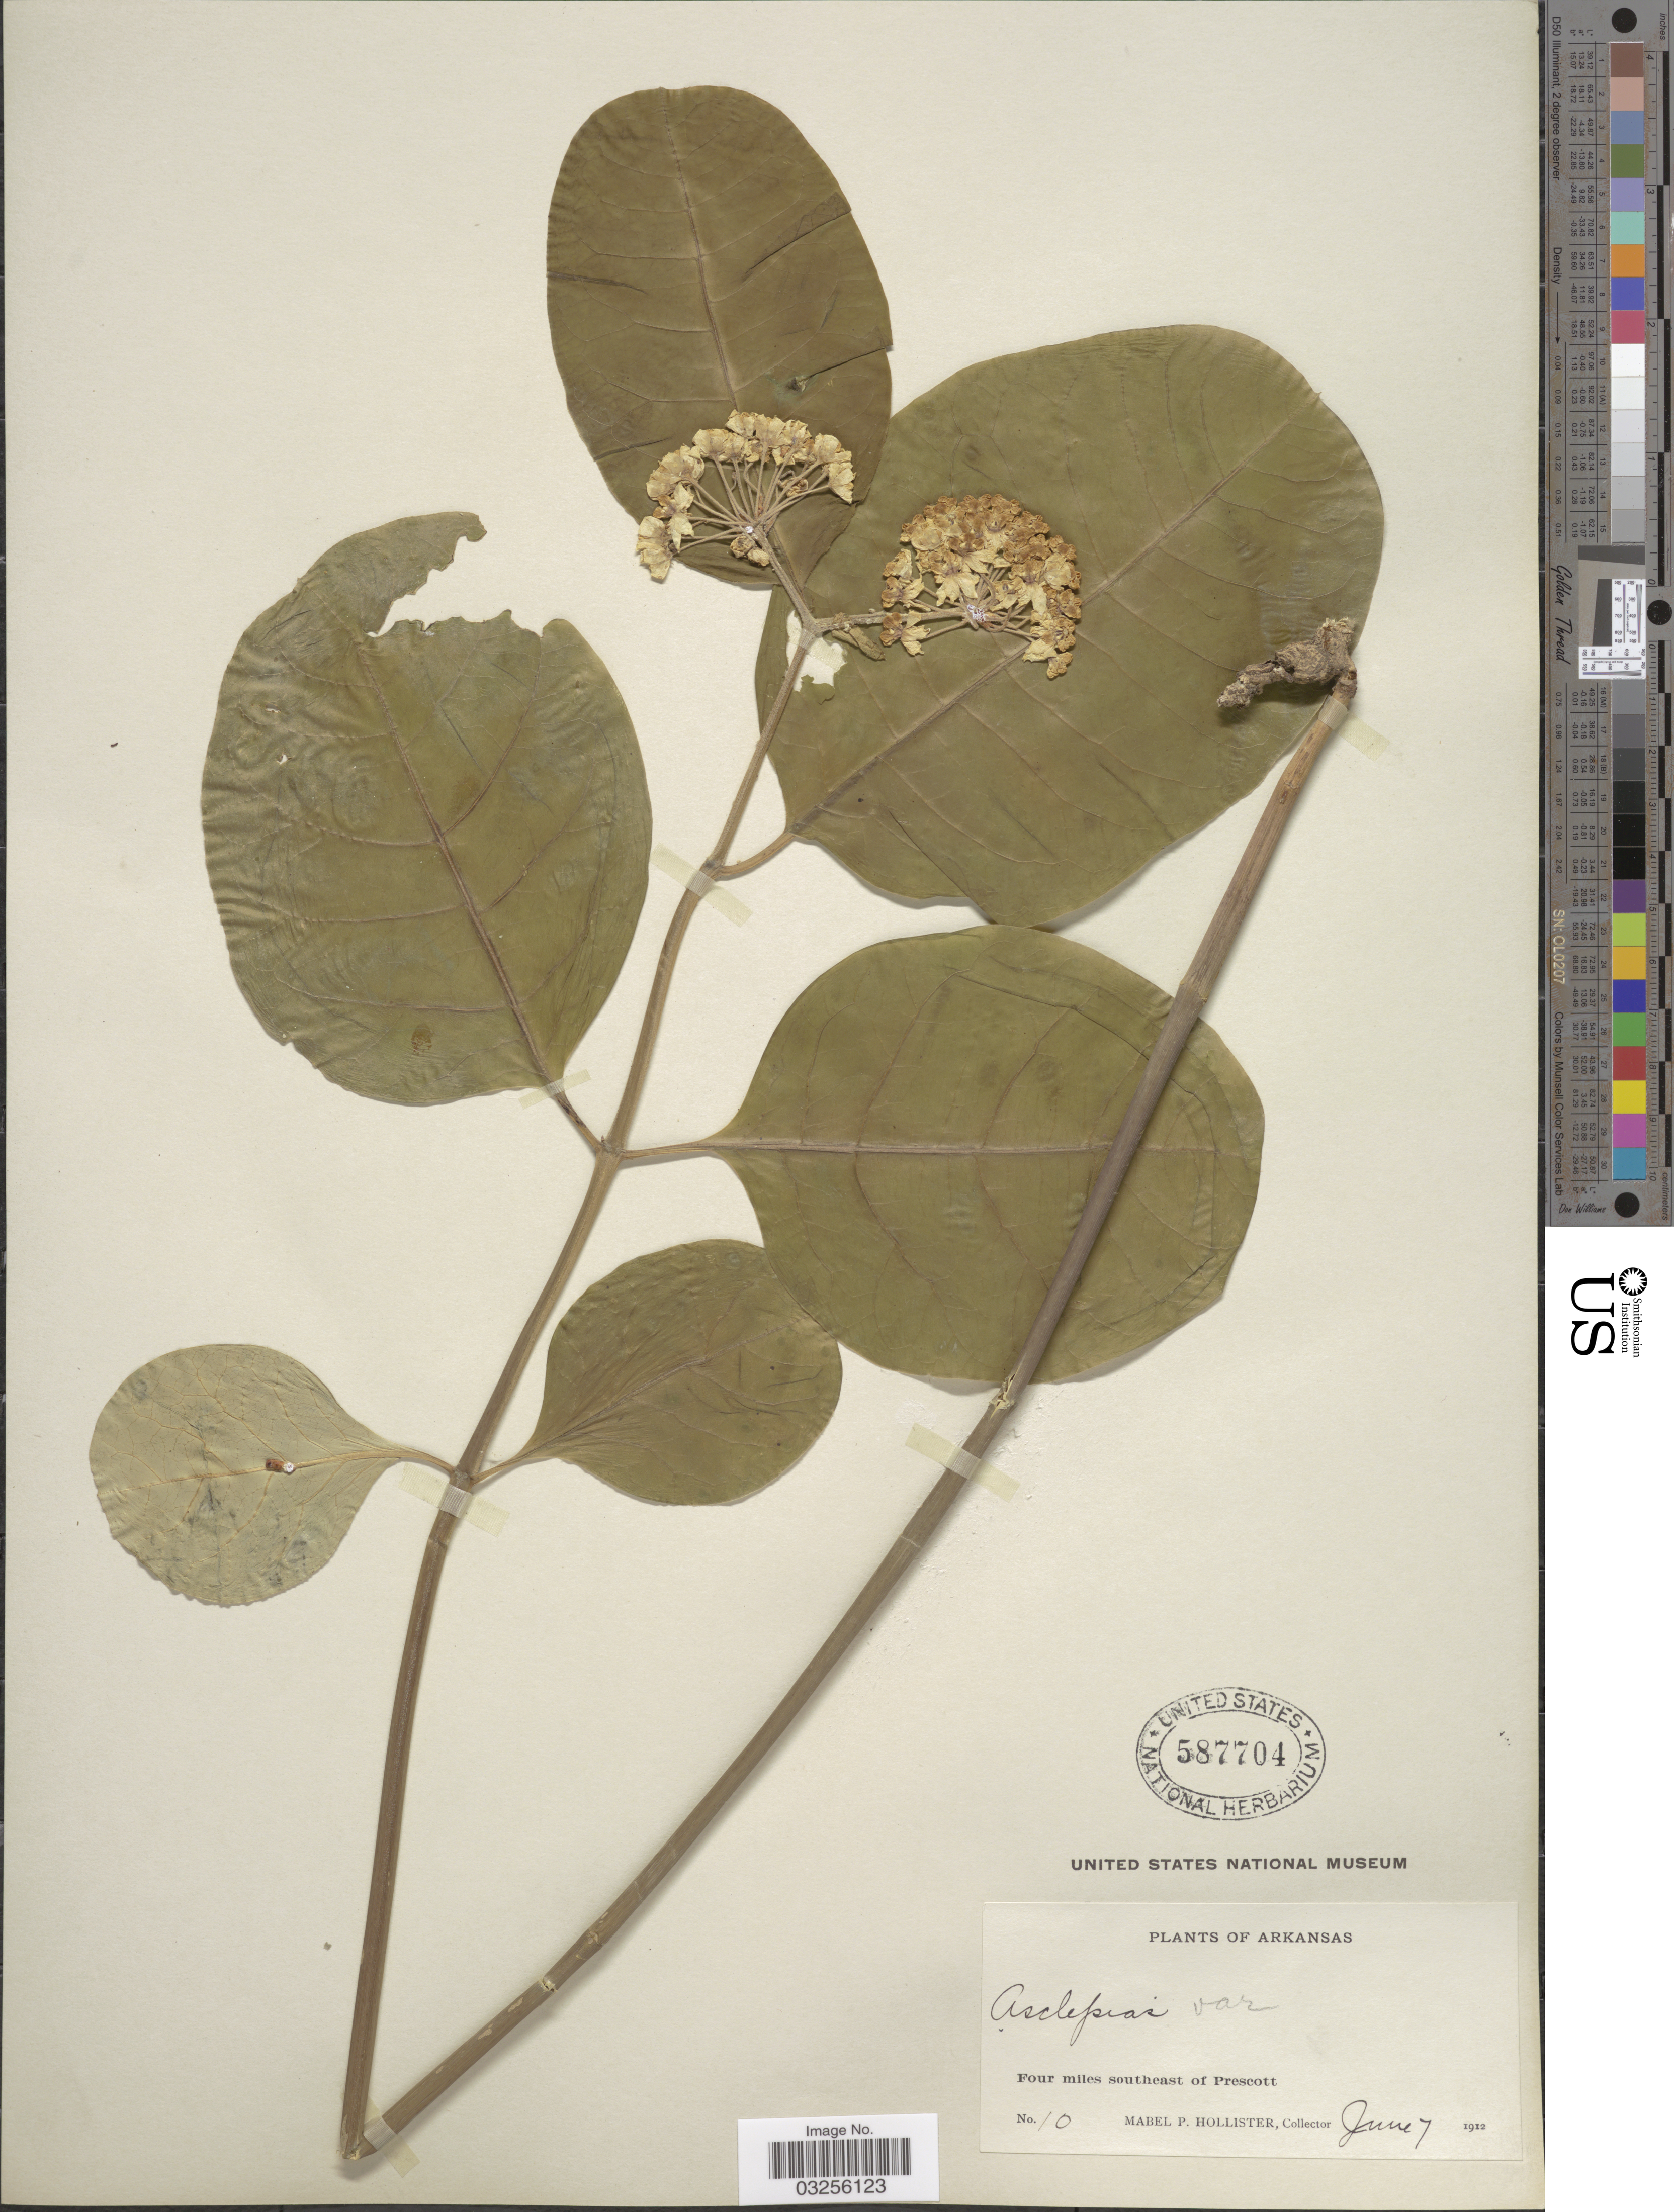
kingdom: Plantae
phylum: Tracheophyta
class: Magnoliopsida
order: Gentianales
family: Apocynaceae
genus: Asclepias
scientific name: Asclepias variegata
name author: L.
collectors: M. Hollister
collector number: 10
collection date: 1912-06-07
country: United States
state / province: Arkansas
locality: Four miles southeast of Prescott.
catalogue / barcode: US 587704